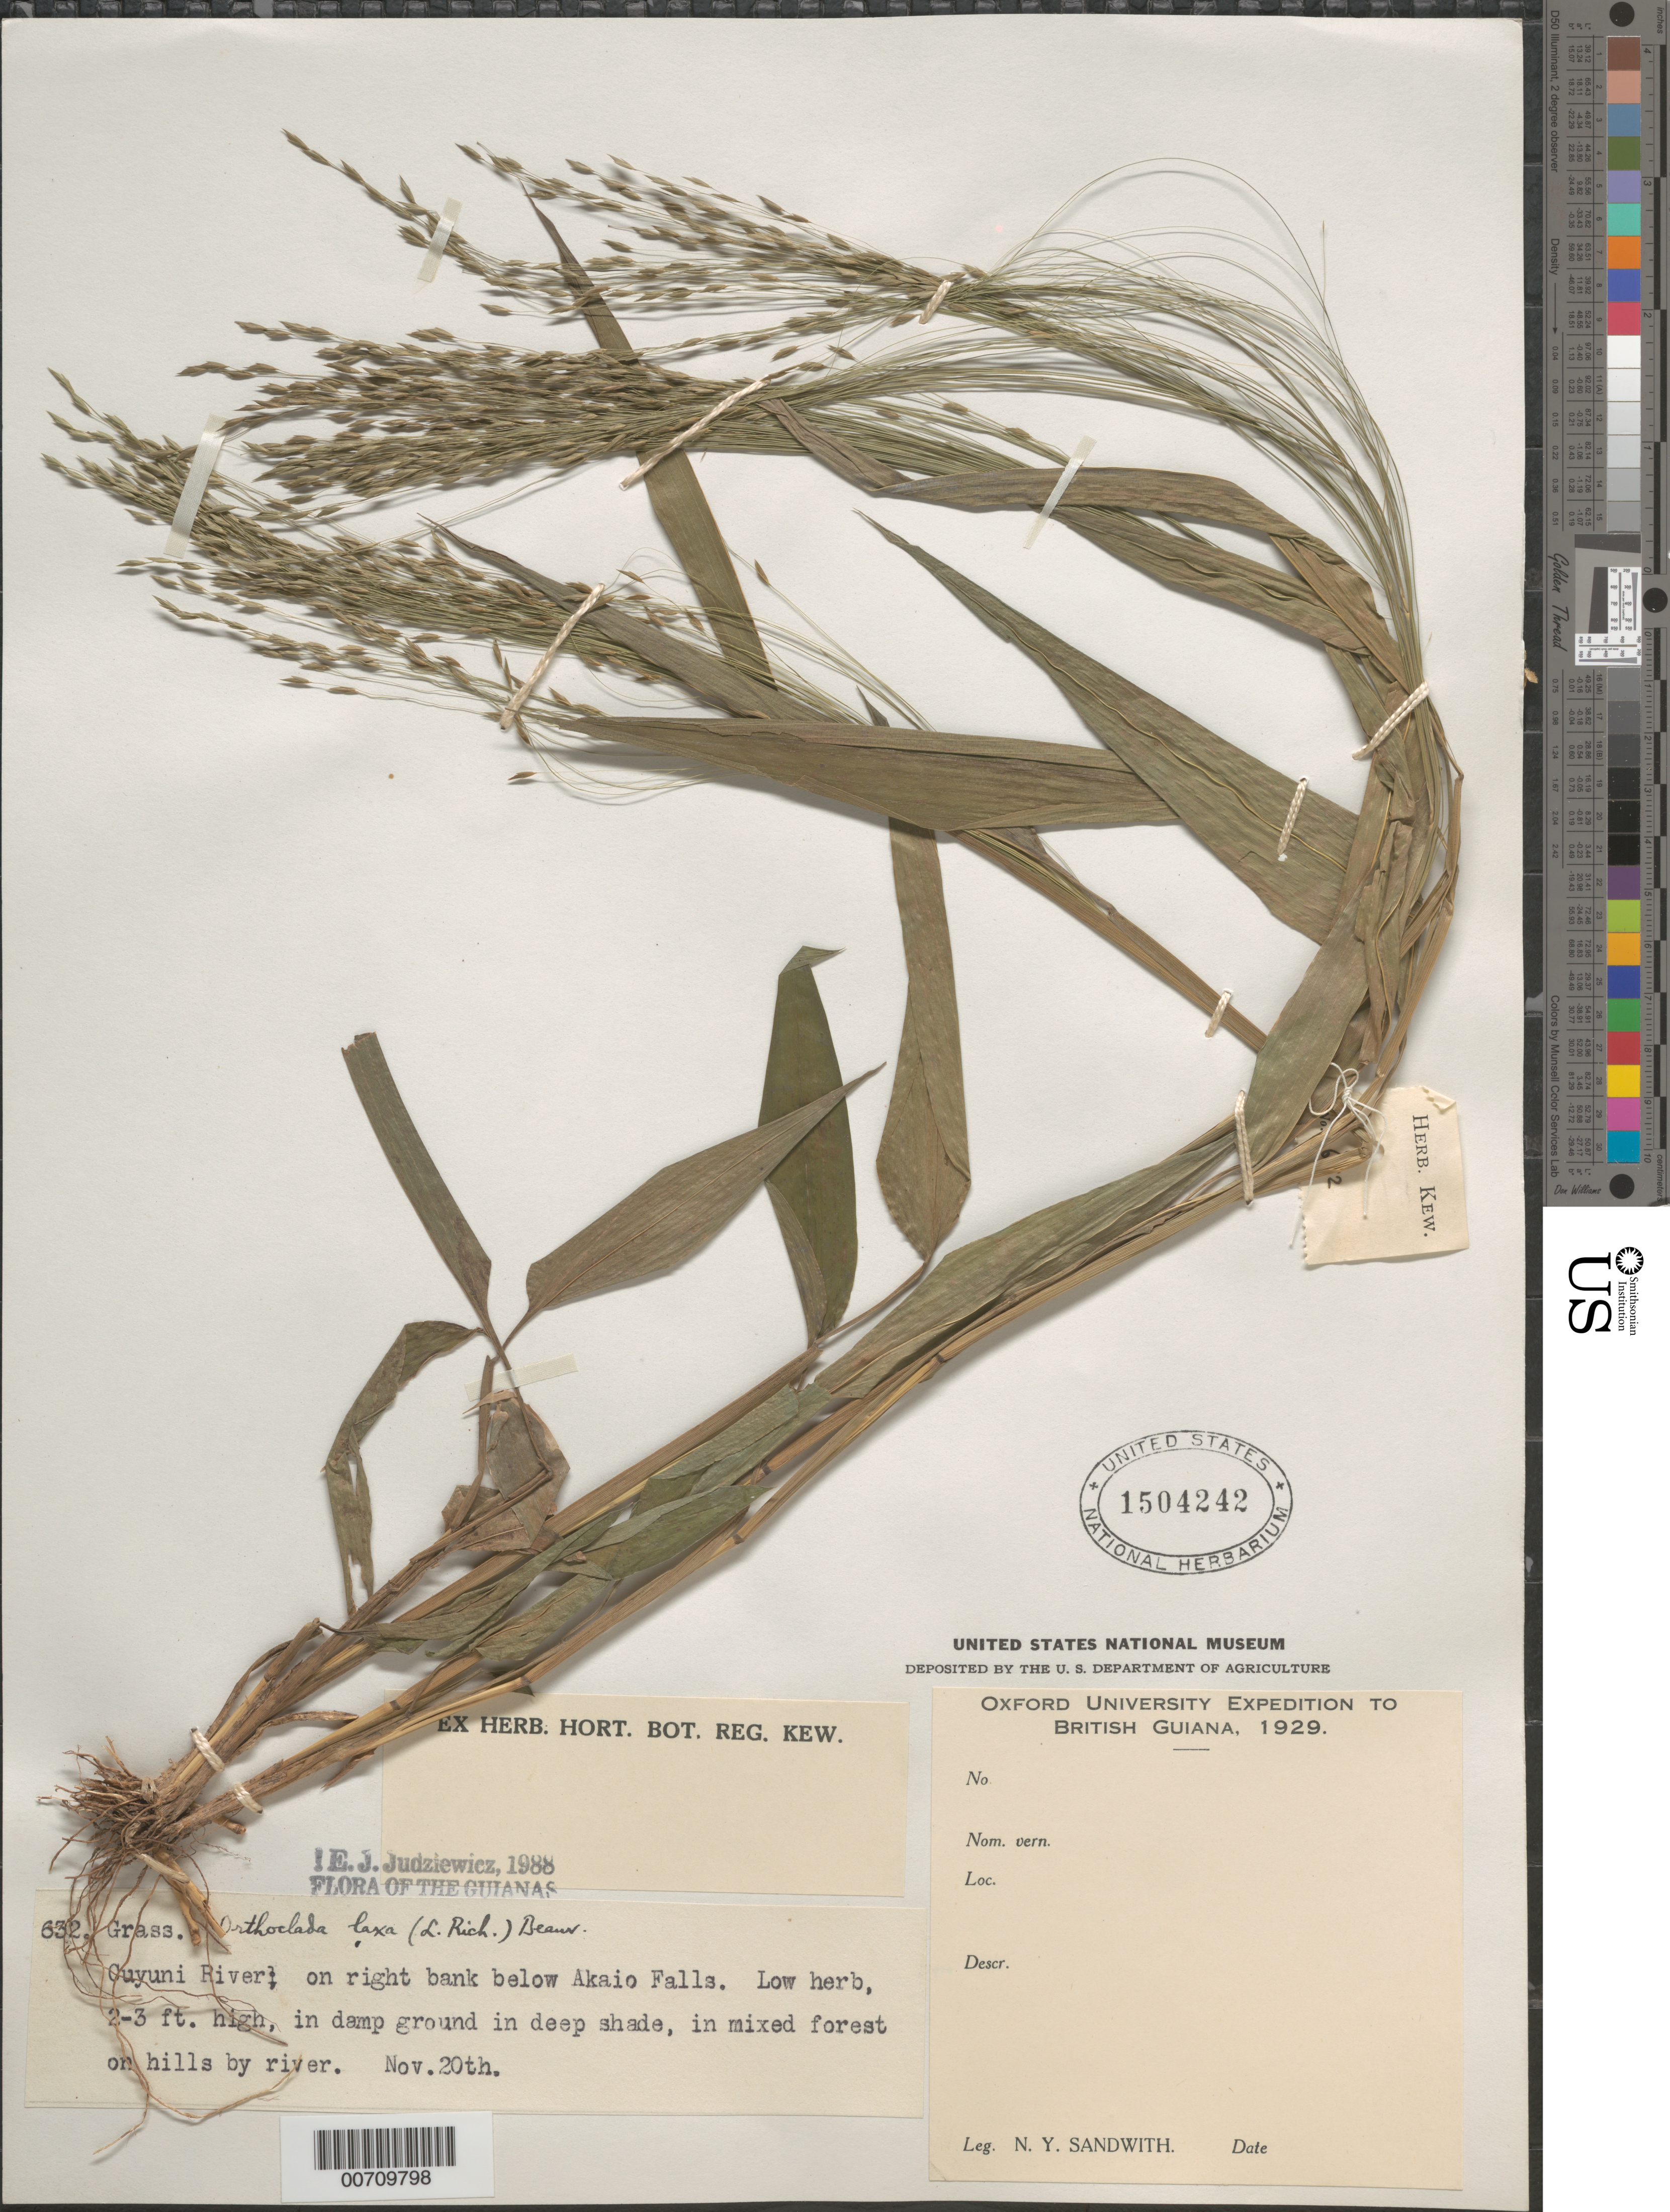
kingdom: Plantae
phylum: Tracheophyta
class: Liliopsida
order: Poales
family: Poaceae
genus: Orthoclada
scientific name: Orthoclada laxa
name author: P. Beauv.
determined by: Judziewicz, E. J.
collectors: N. Y. Sandwith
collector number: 632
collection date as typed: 20-Nov-29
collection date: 1929-11-20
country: Guyana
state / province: Cuyuni-Mazaruni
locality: Cuyuni R., below Akaio Falls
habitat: Damp ground in deep shade, in mixed forest on hills by river, on right bank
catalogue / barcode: US 1504242